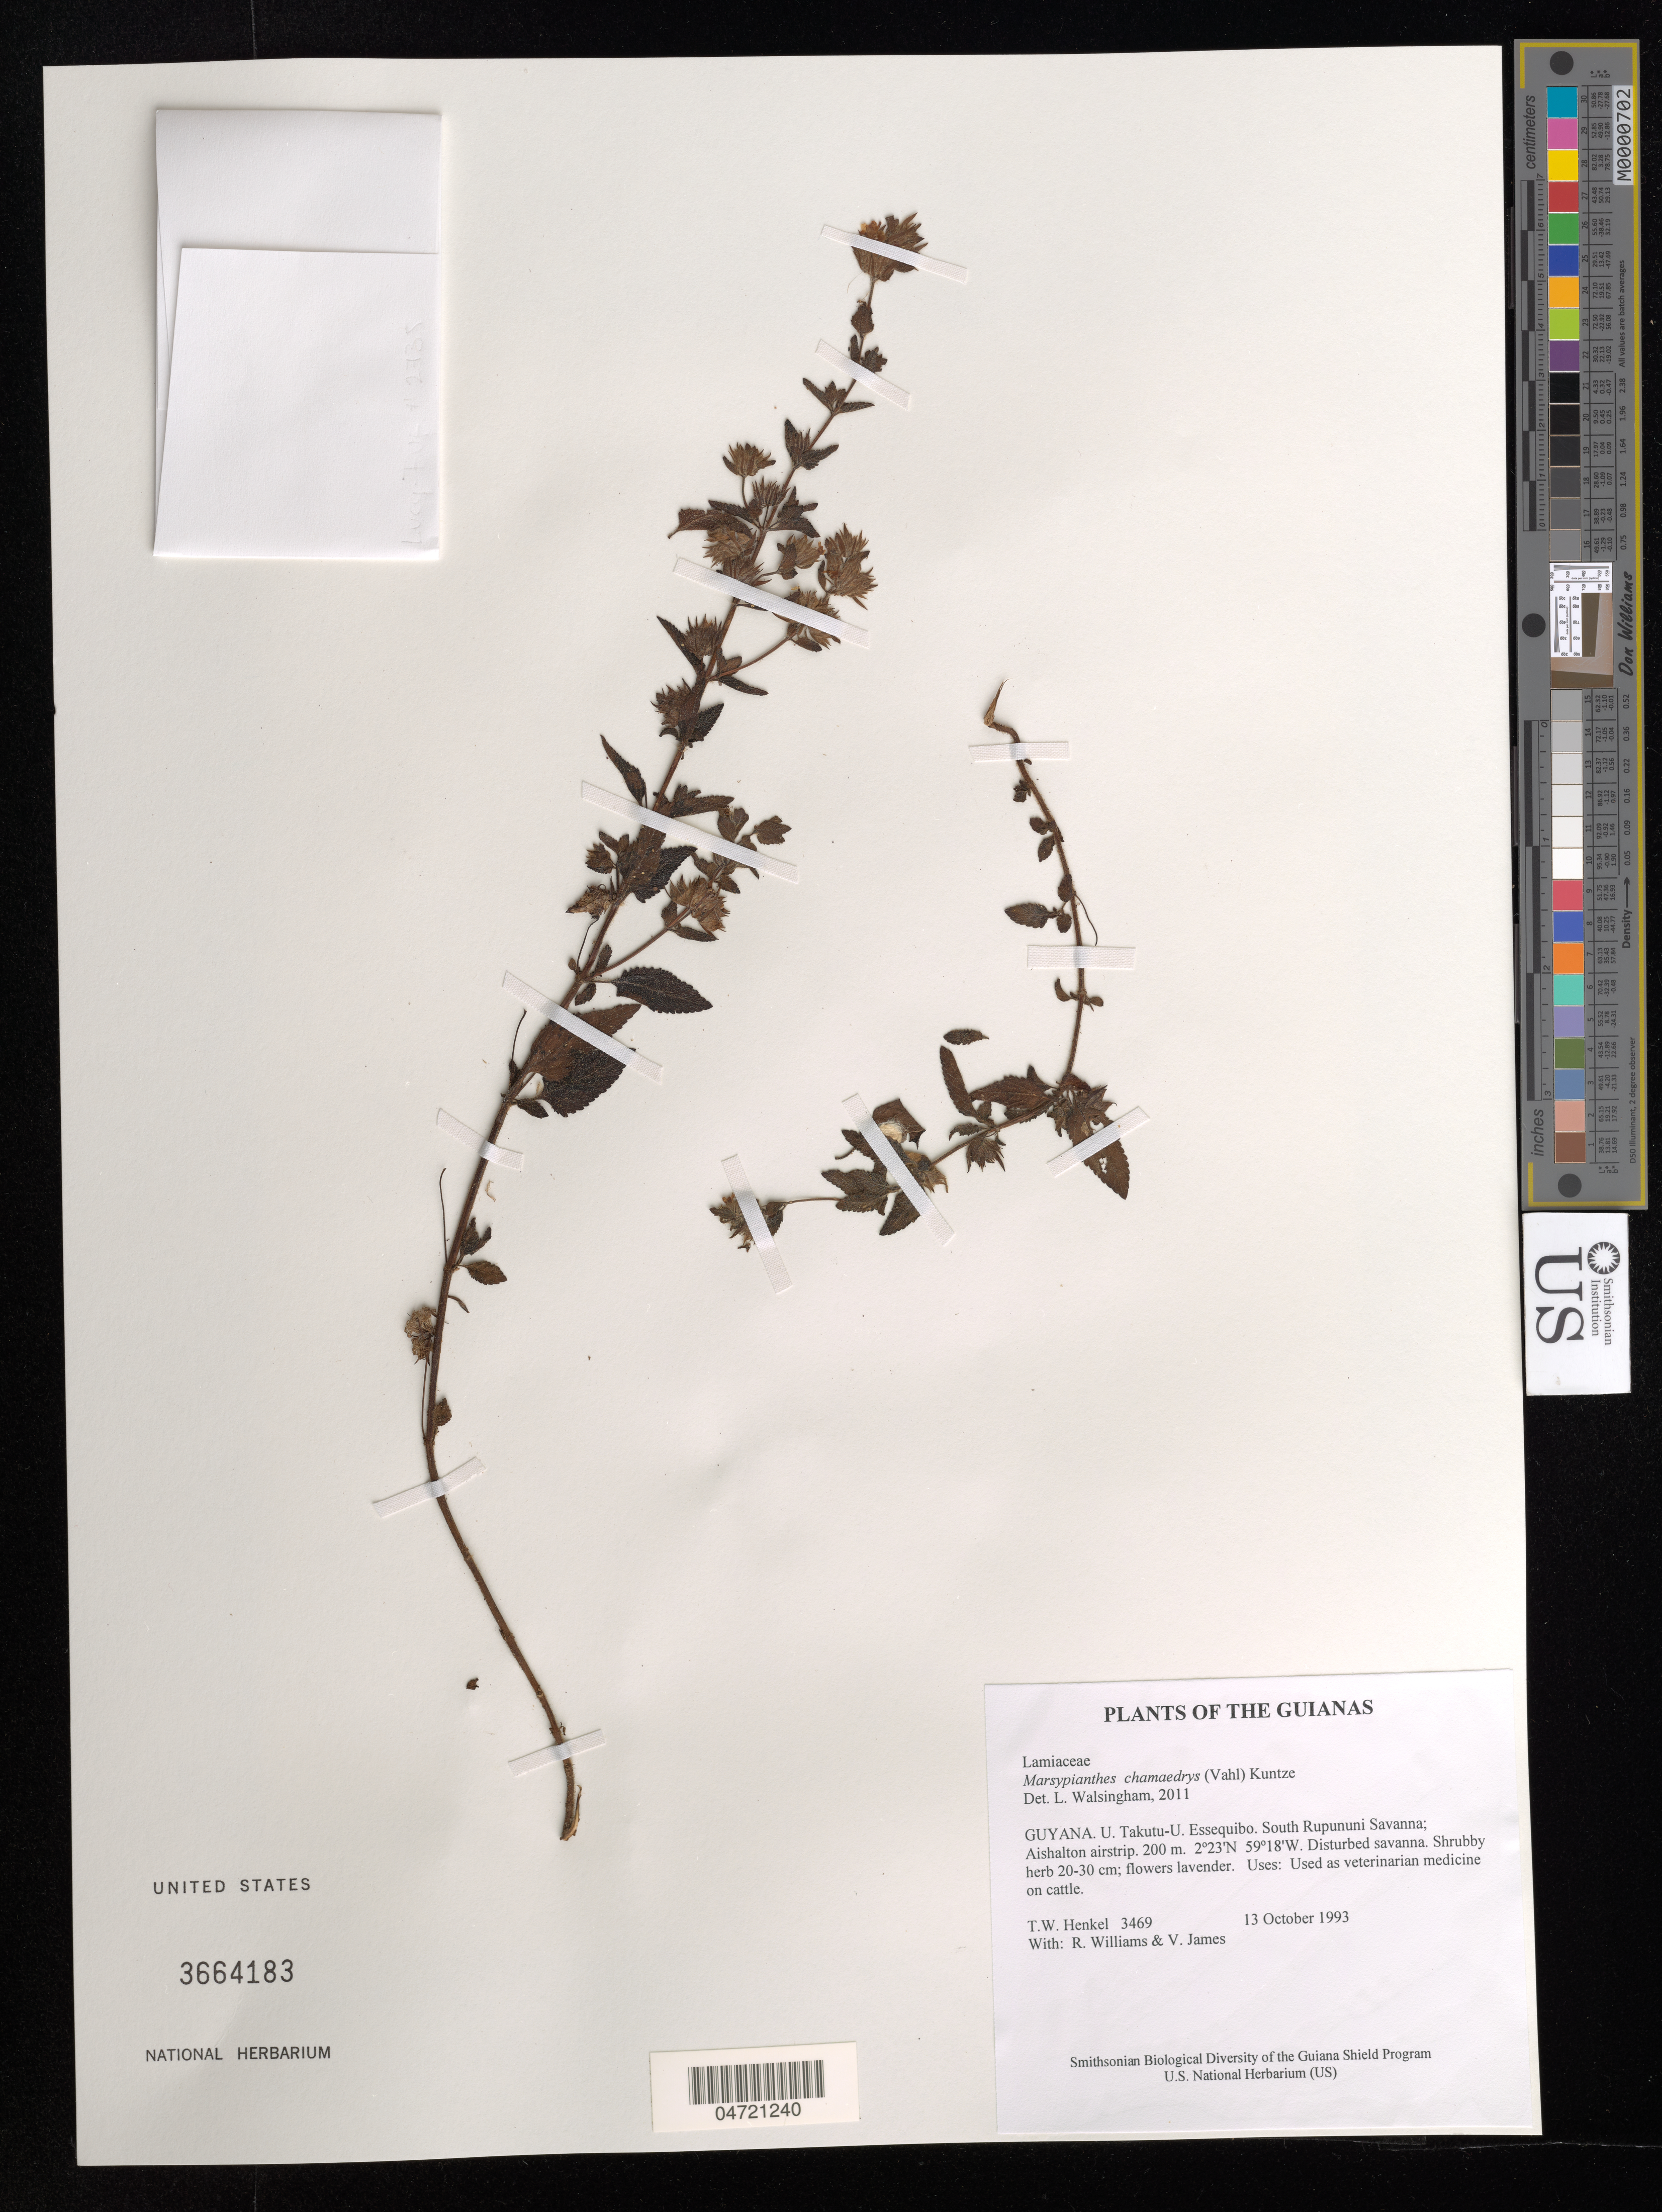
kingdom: Plantae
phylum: Tracheophyta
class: Magnoliopsida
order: Lamiales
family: Lamiaceae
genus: Marsypianthes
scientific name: Marsypianthes chamaedrys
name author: (Vahl) Kuntze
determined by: Walsingham, L. J.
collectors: T. Henkel, R. Williams & V. James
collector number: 3469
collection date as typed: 13 October 1993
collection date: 1993-10-13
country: Guyana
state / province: U. Takutu-U. Essequibo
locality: South Rupununi Savanna; Aishalton airstrip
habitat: Disturbed savanna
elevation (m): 200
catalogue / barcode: US 3664183